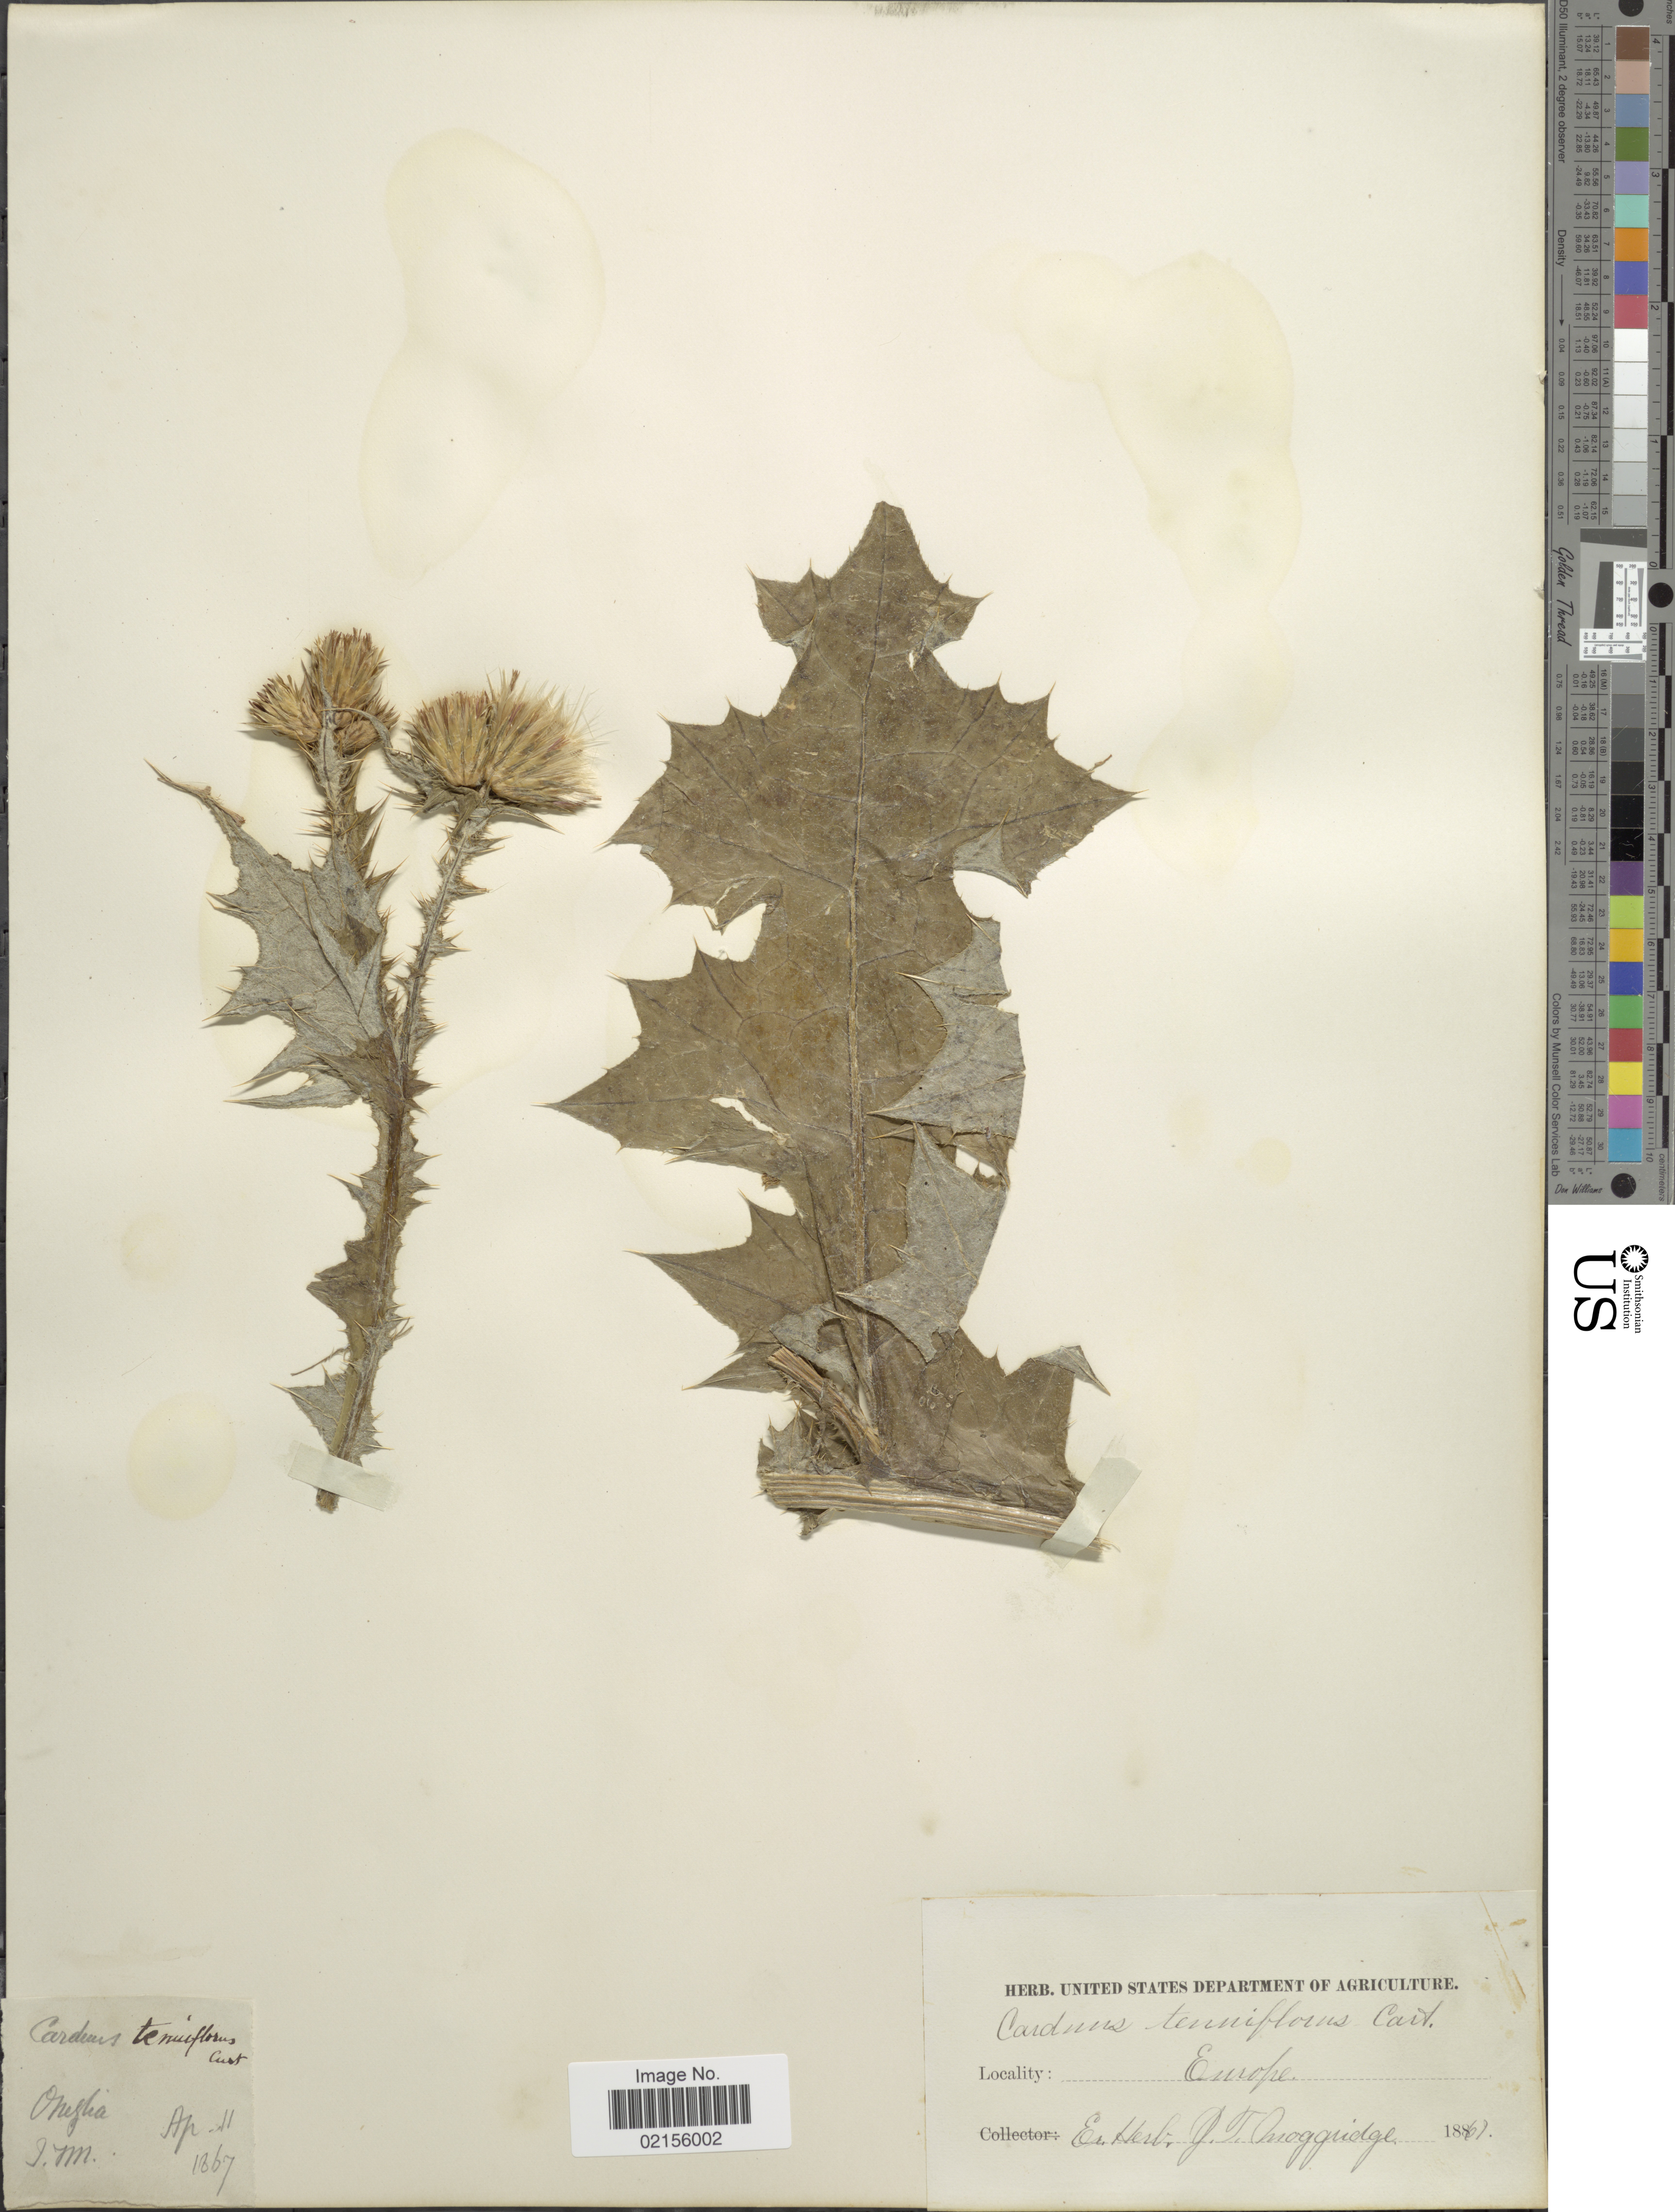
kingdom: Plantae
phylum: Tracheophyta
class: Magnoliopsida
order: Asterales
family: Asteraceae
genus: Carduus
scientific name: Carduus tenuiflorus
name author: Curtis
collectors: J. T. Moggridge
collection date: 1867-04-11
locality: Onegha, Europe